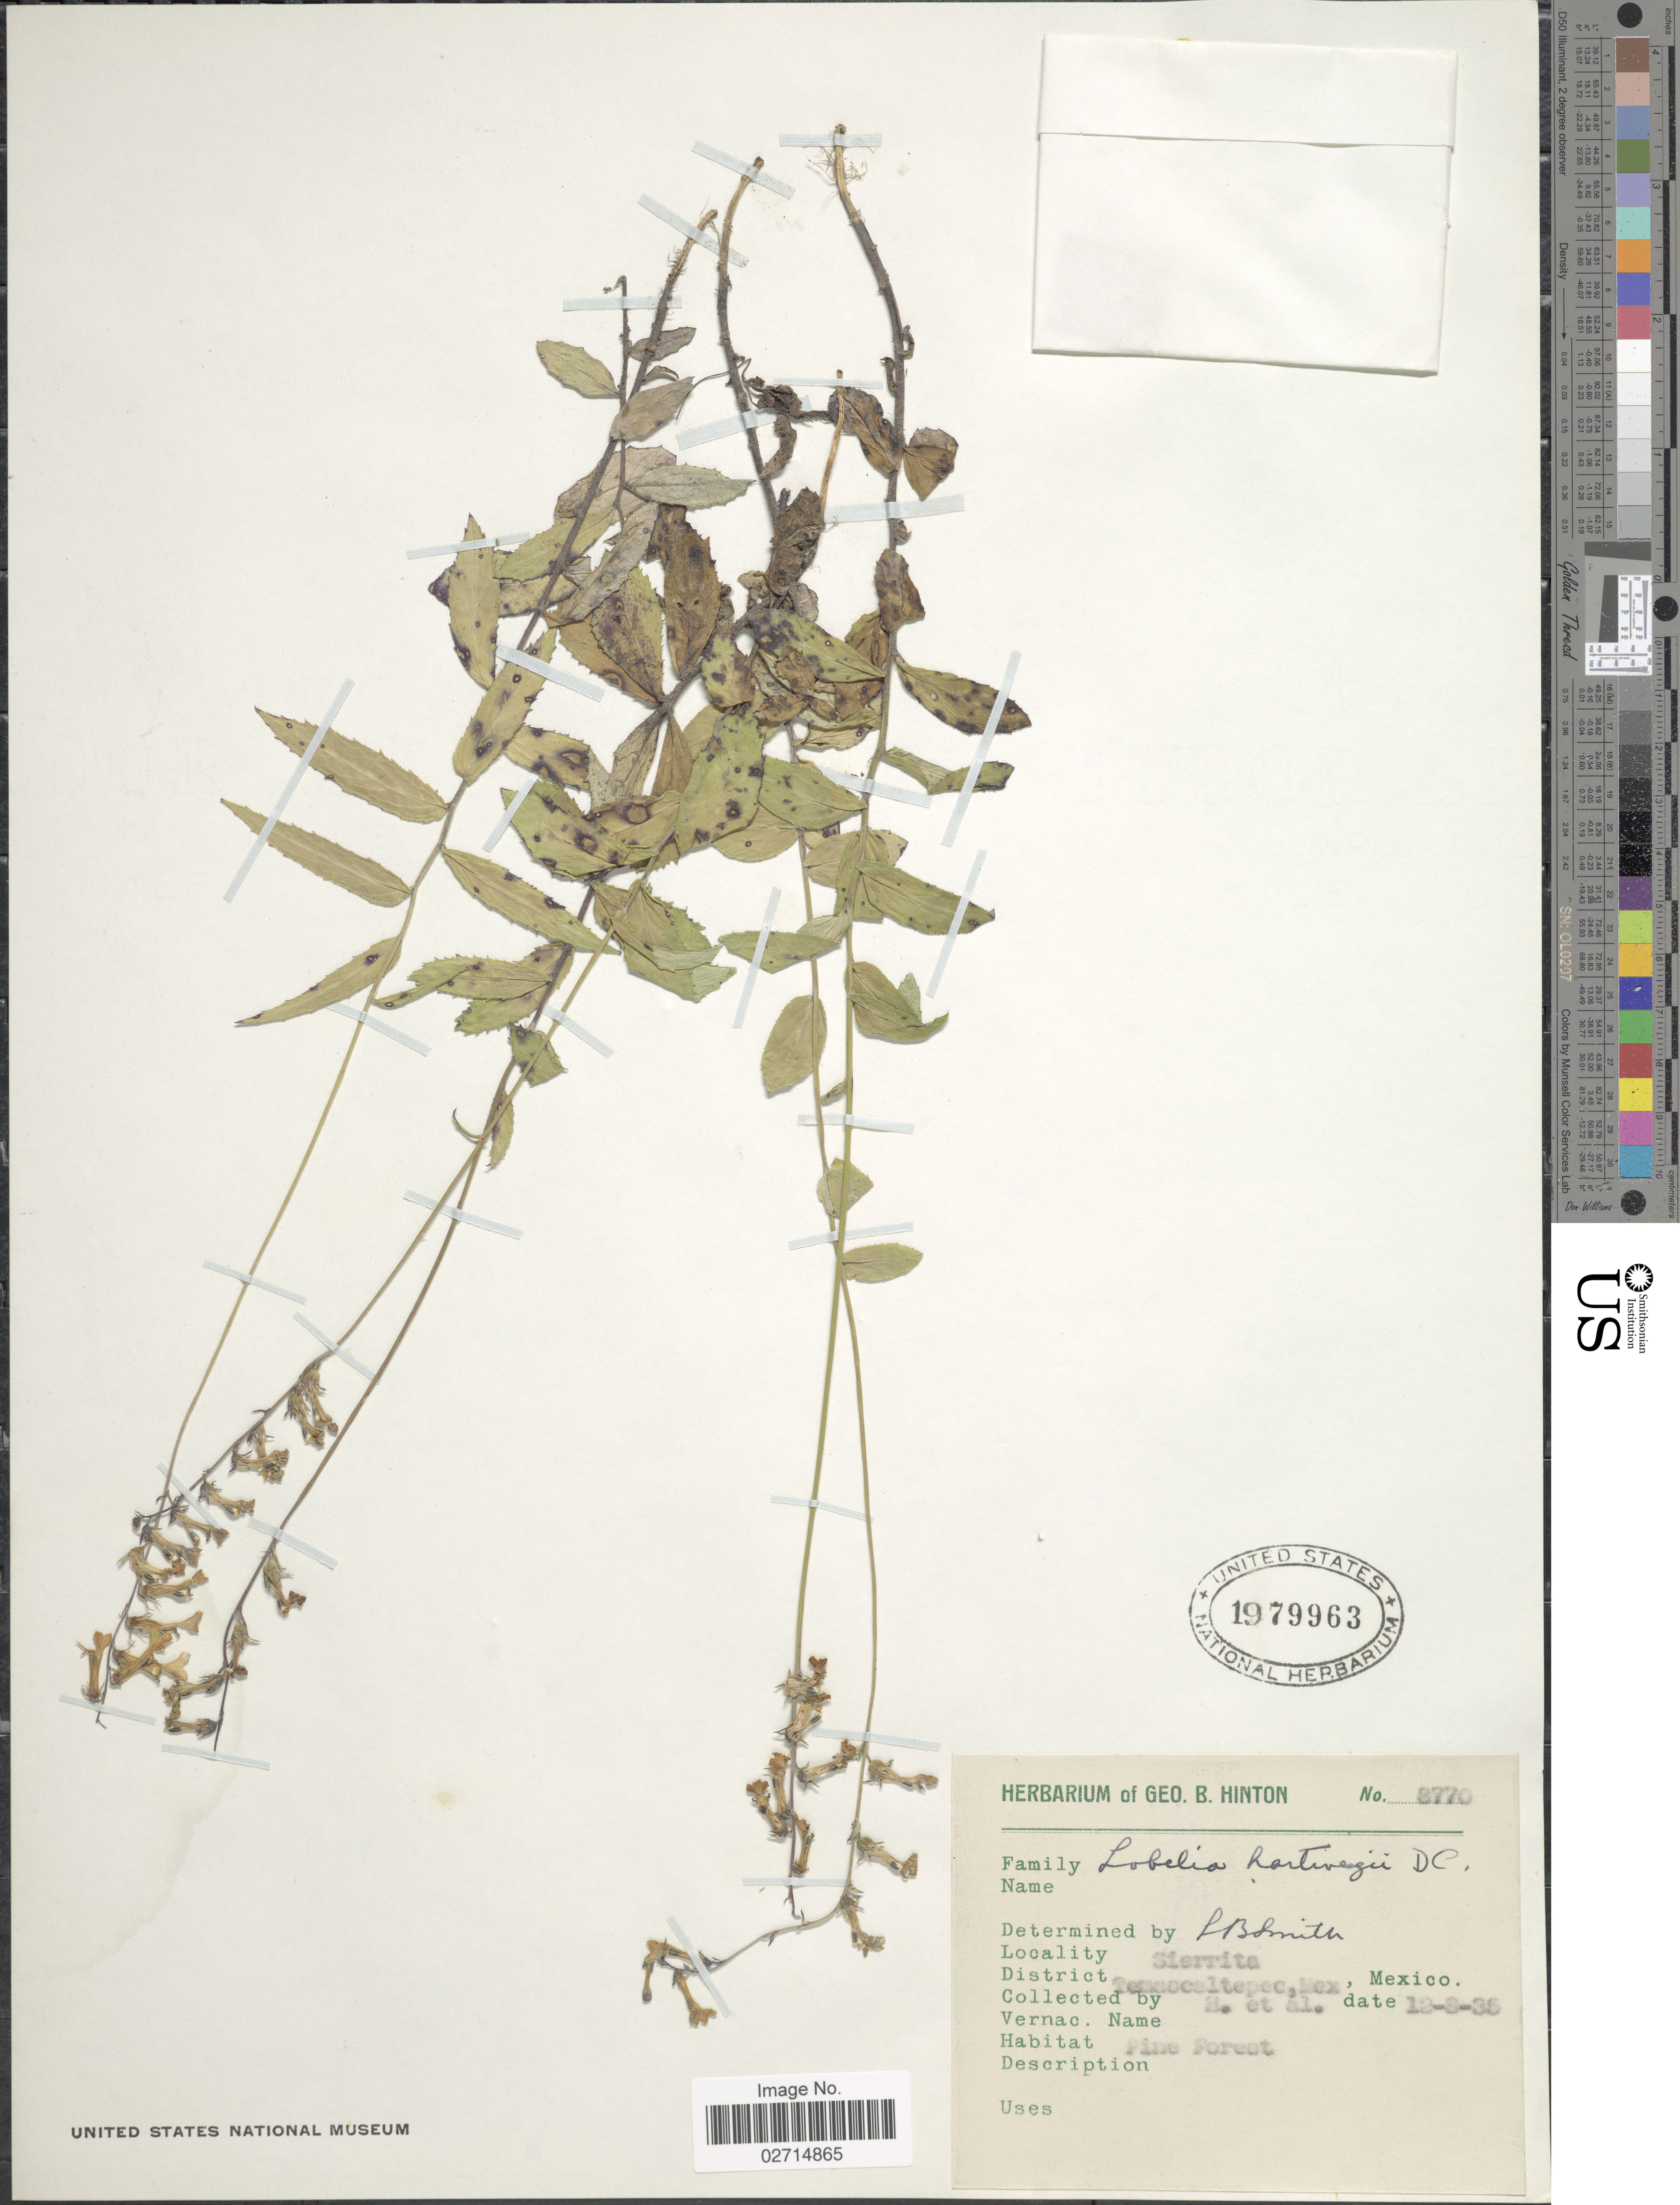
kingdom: Plantae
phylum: Tracheophyta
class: Magnoliopsida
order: Asterales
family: Campanulaceae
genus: Lobelia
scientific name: Lobelia hartwegii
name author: Benth. ex A. DC.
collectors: G. B. Hinton & et al.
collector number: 8770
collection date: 1935-12-08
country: Mexico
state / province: México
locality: Sierrita, District Temascaltepec, Mex., Mexico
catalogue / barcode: US 1979963